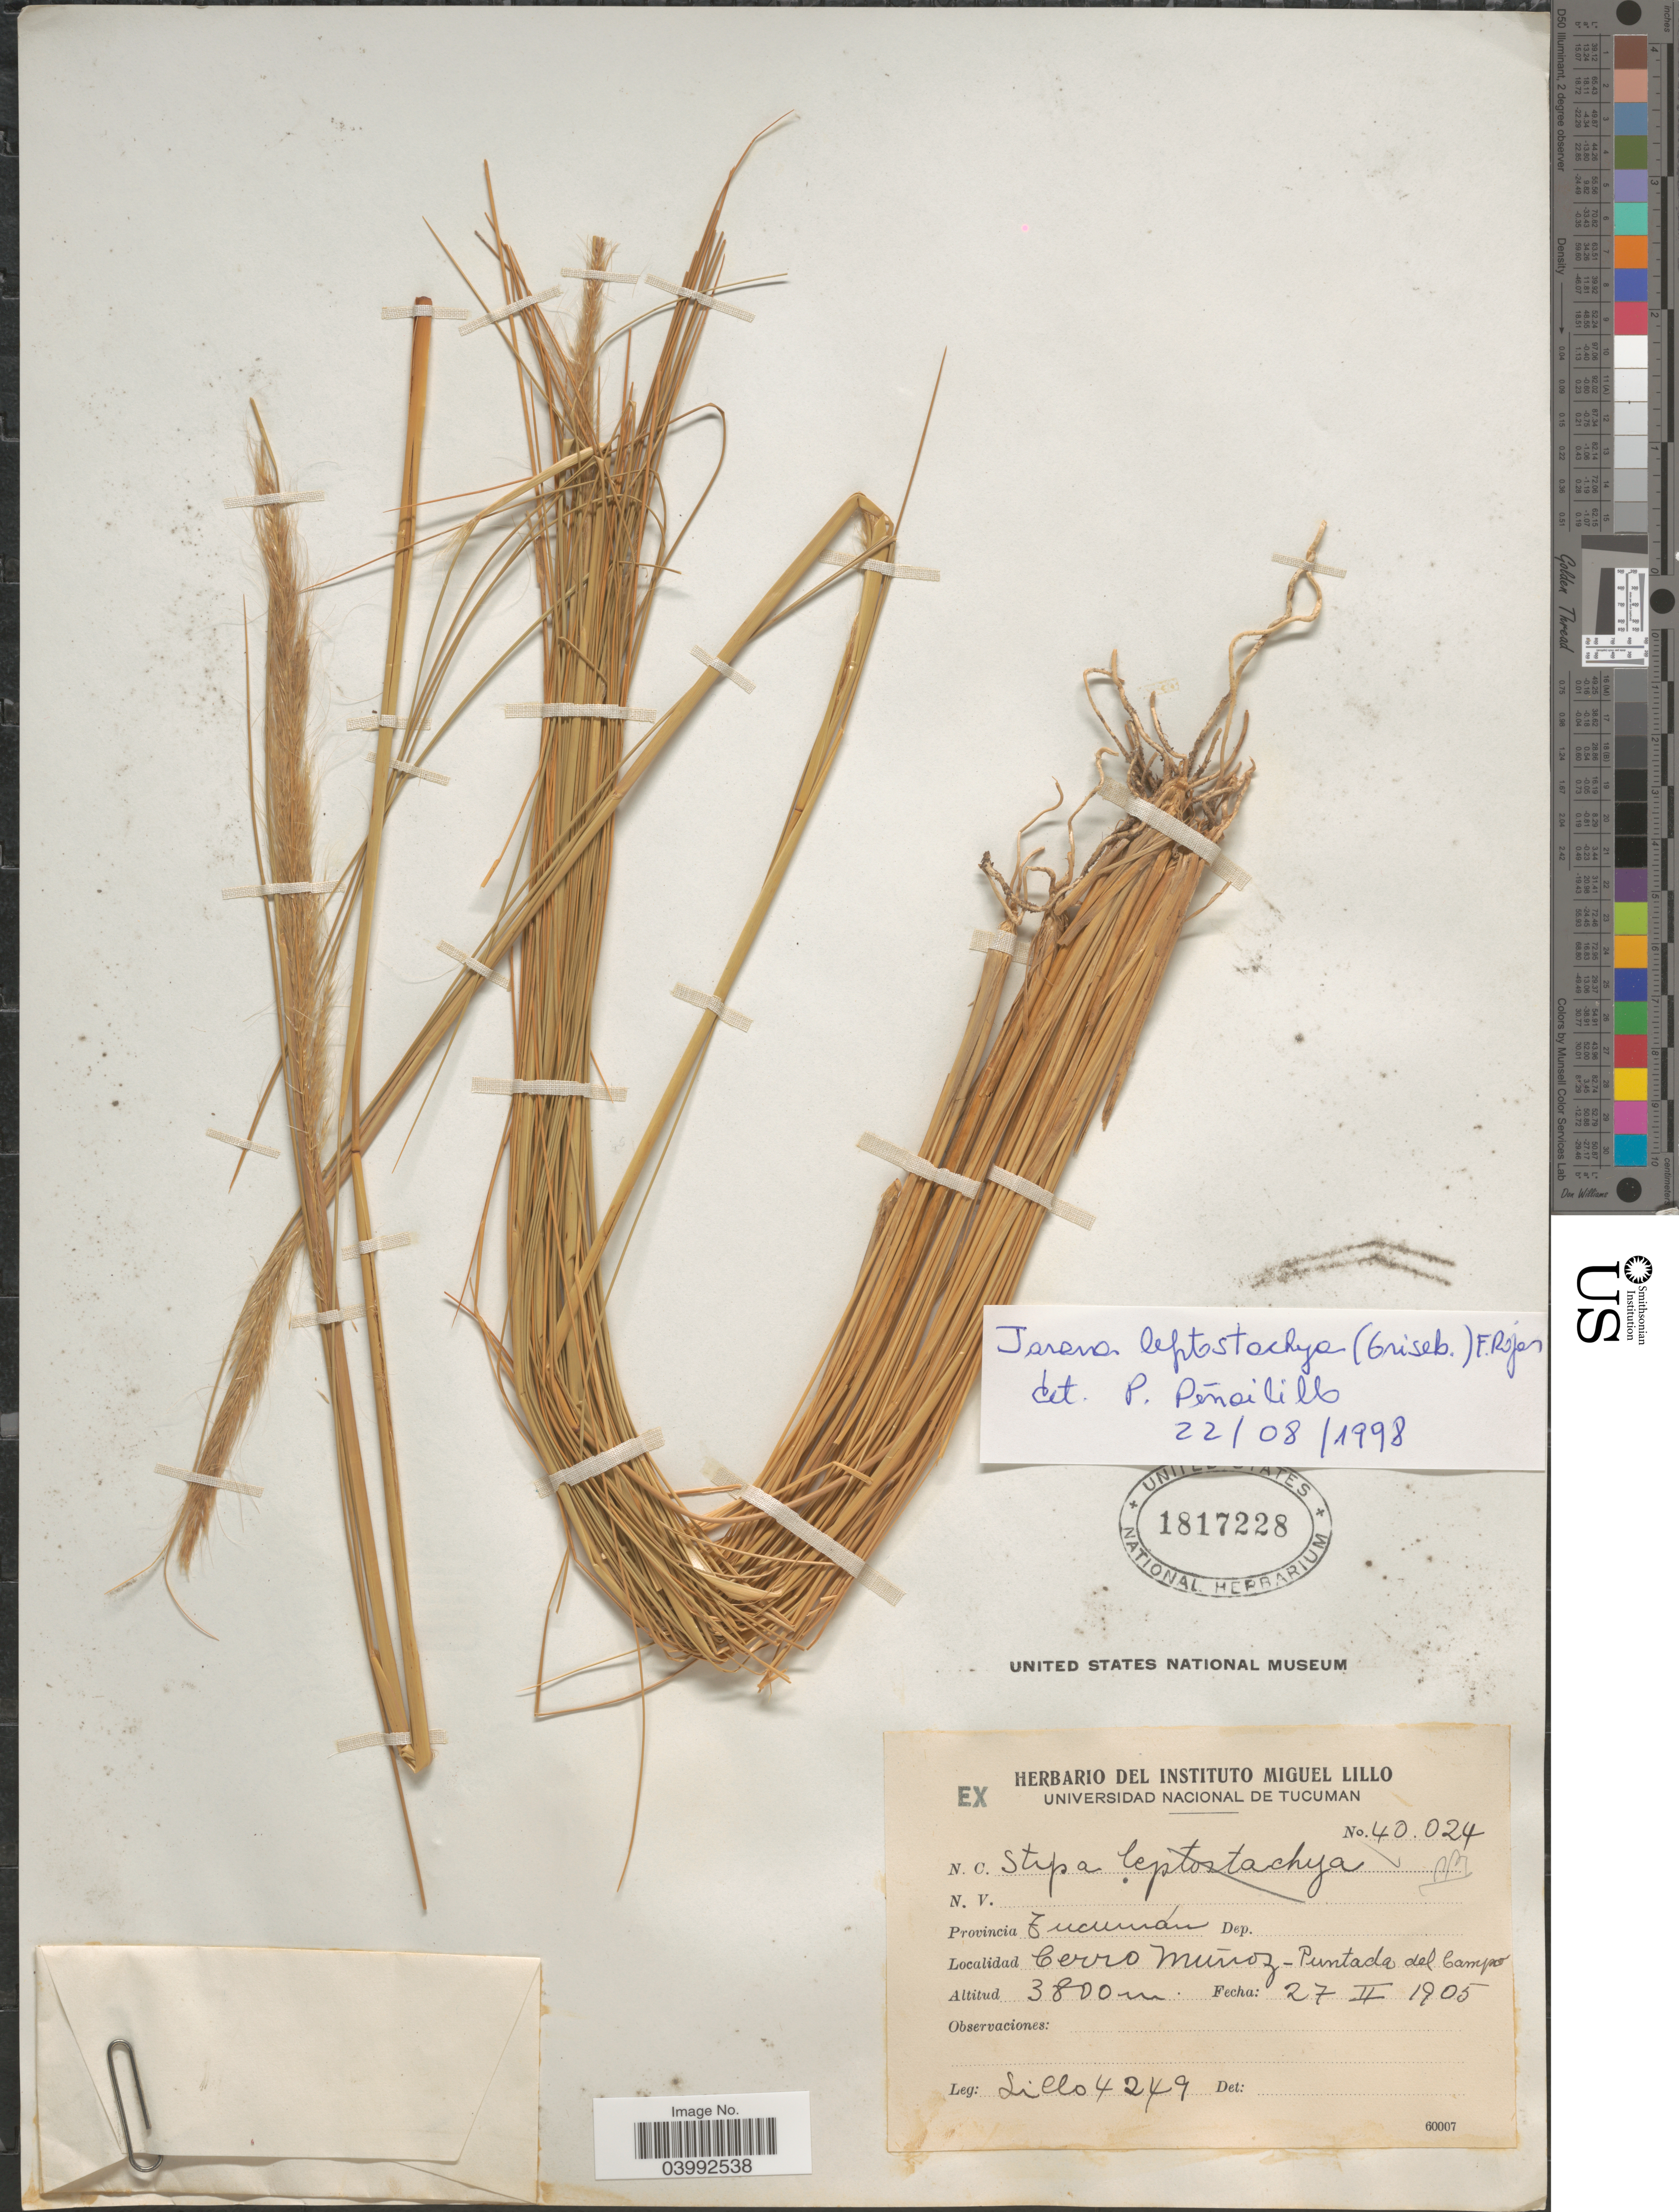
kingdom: Plantae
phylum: Tracheophyta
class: Liliopsida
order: Poales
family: Poaceae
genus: Jarava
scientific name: Jarava leptostachya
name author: (Griseb.) F. Rojas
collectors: M. Lillo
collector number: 4249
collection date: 1905-02-27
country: Argentina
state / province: Tucuman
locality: Cerro Muñoz - Puntada del Campo.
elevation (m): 3800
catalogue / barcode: US 1817228